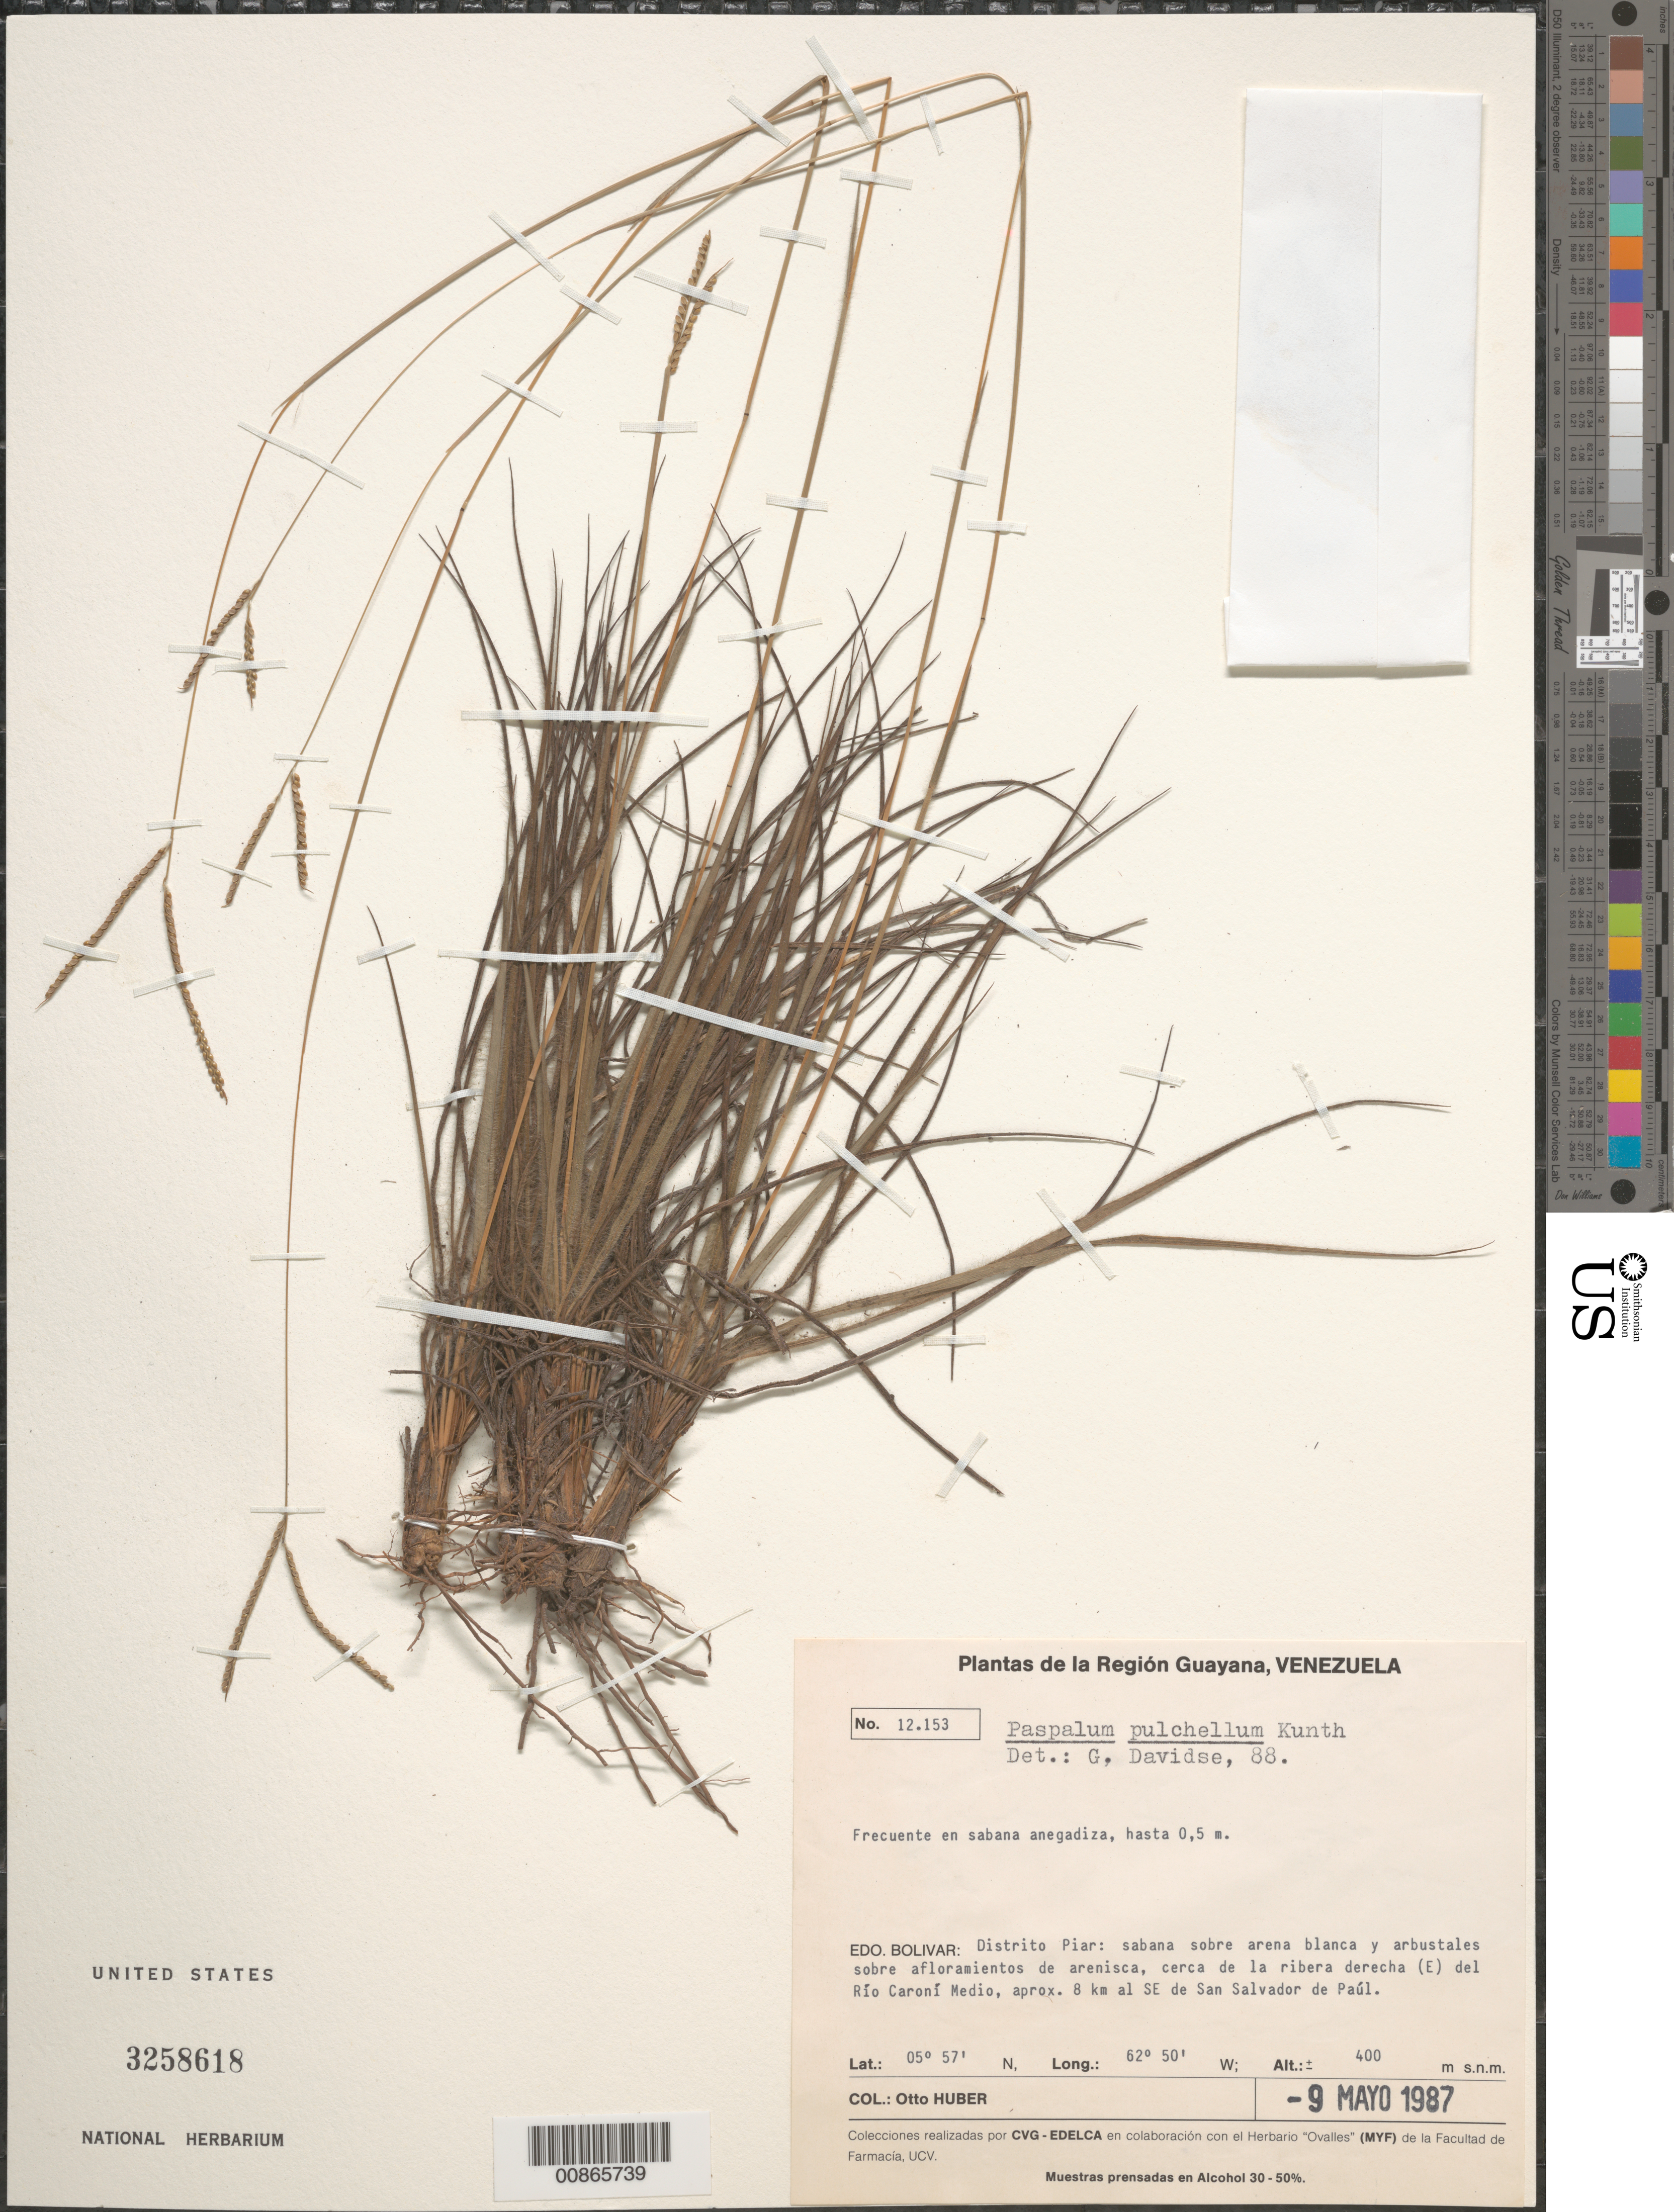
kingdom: Plantae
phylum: Tracheophyta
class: Liliopsida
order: Poales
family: Poaceae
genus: Paspalum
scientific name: Paspalum pulchellum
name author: Kunth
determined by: Davidse, Gerrit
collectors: O. Huber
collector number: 12153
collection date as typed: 9-May-87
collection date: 1987-05-09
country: Venezuela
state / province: Bolívar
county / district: Piar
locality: Río Caroní Medio, aprox. 8 km SE de San Salvador de Paúl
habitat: Sabana sobre arena blanca y arbustales sobre afloramientos de arenisca; en sabana anegadiza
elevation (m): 400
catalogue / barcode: US 3258618